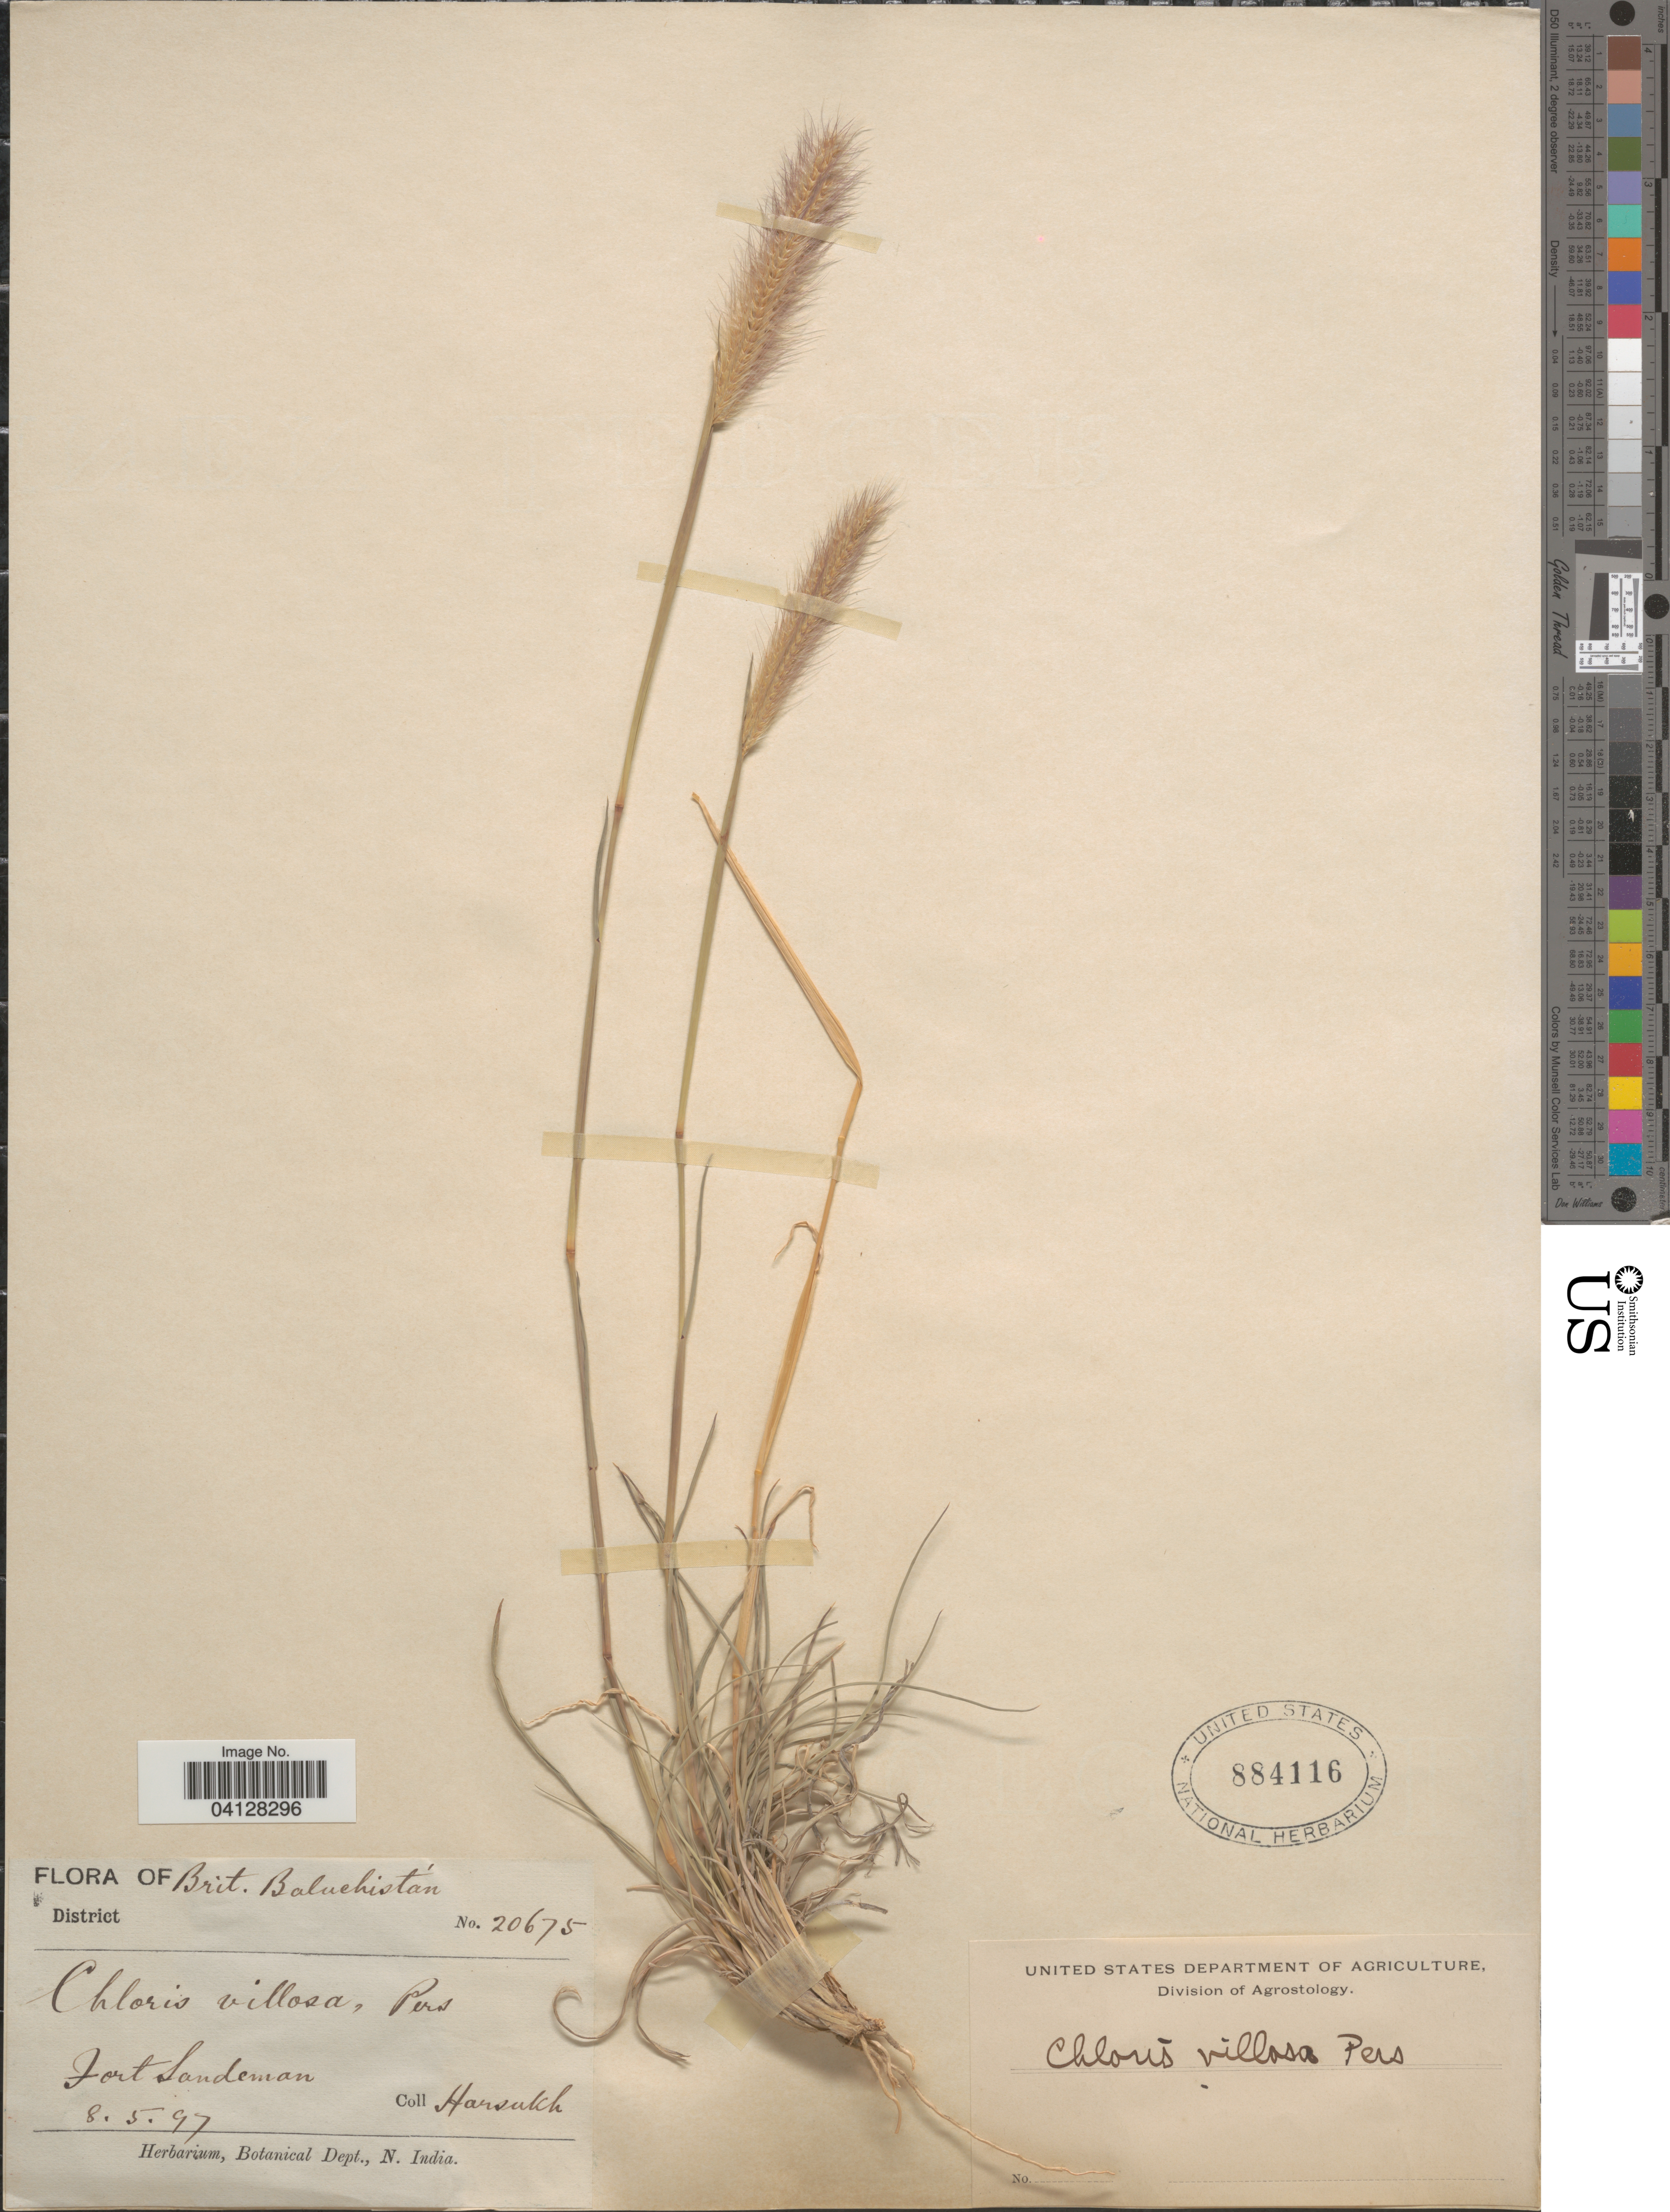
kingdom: Plantae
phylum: Tracheophyta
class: Liliopsida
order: Poales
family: Poaceae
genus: Chloris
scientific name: Chloris villosa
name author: (Desf.) Pers.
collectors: -. Harsukh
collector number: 20675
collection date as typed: Transcribed d/m/y: 8/5/97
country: Pakistan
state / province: Balochistan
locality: Brit. Baluchistán. Fort Sandeman.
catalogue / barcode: US 884116